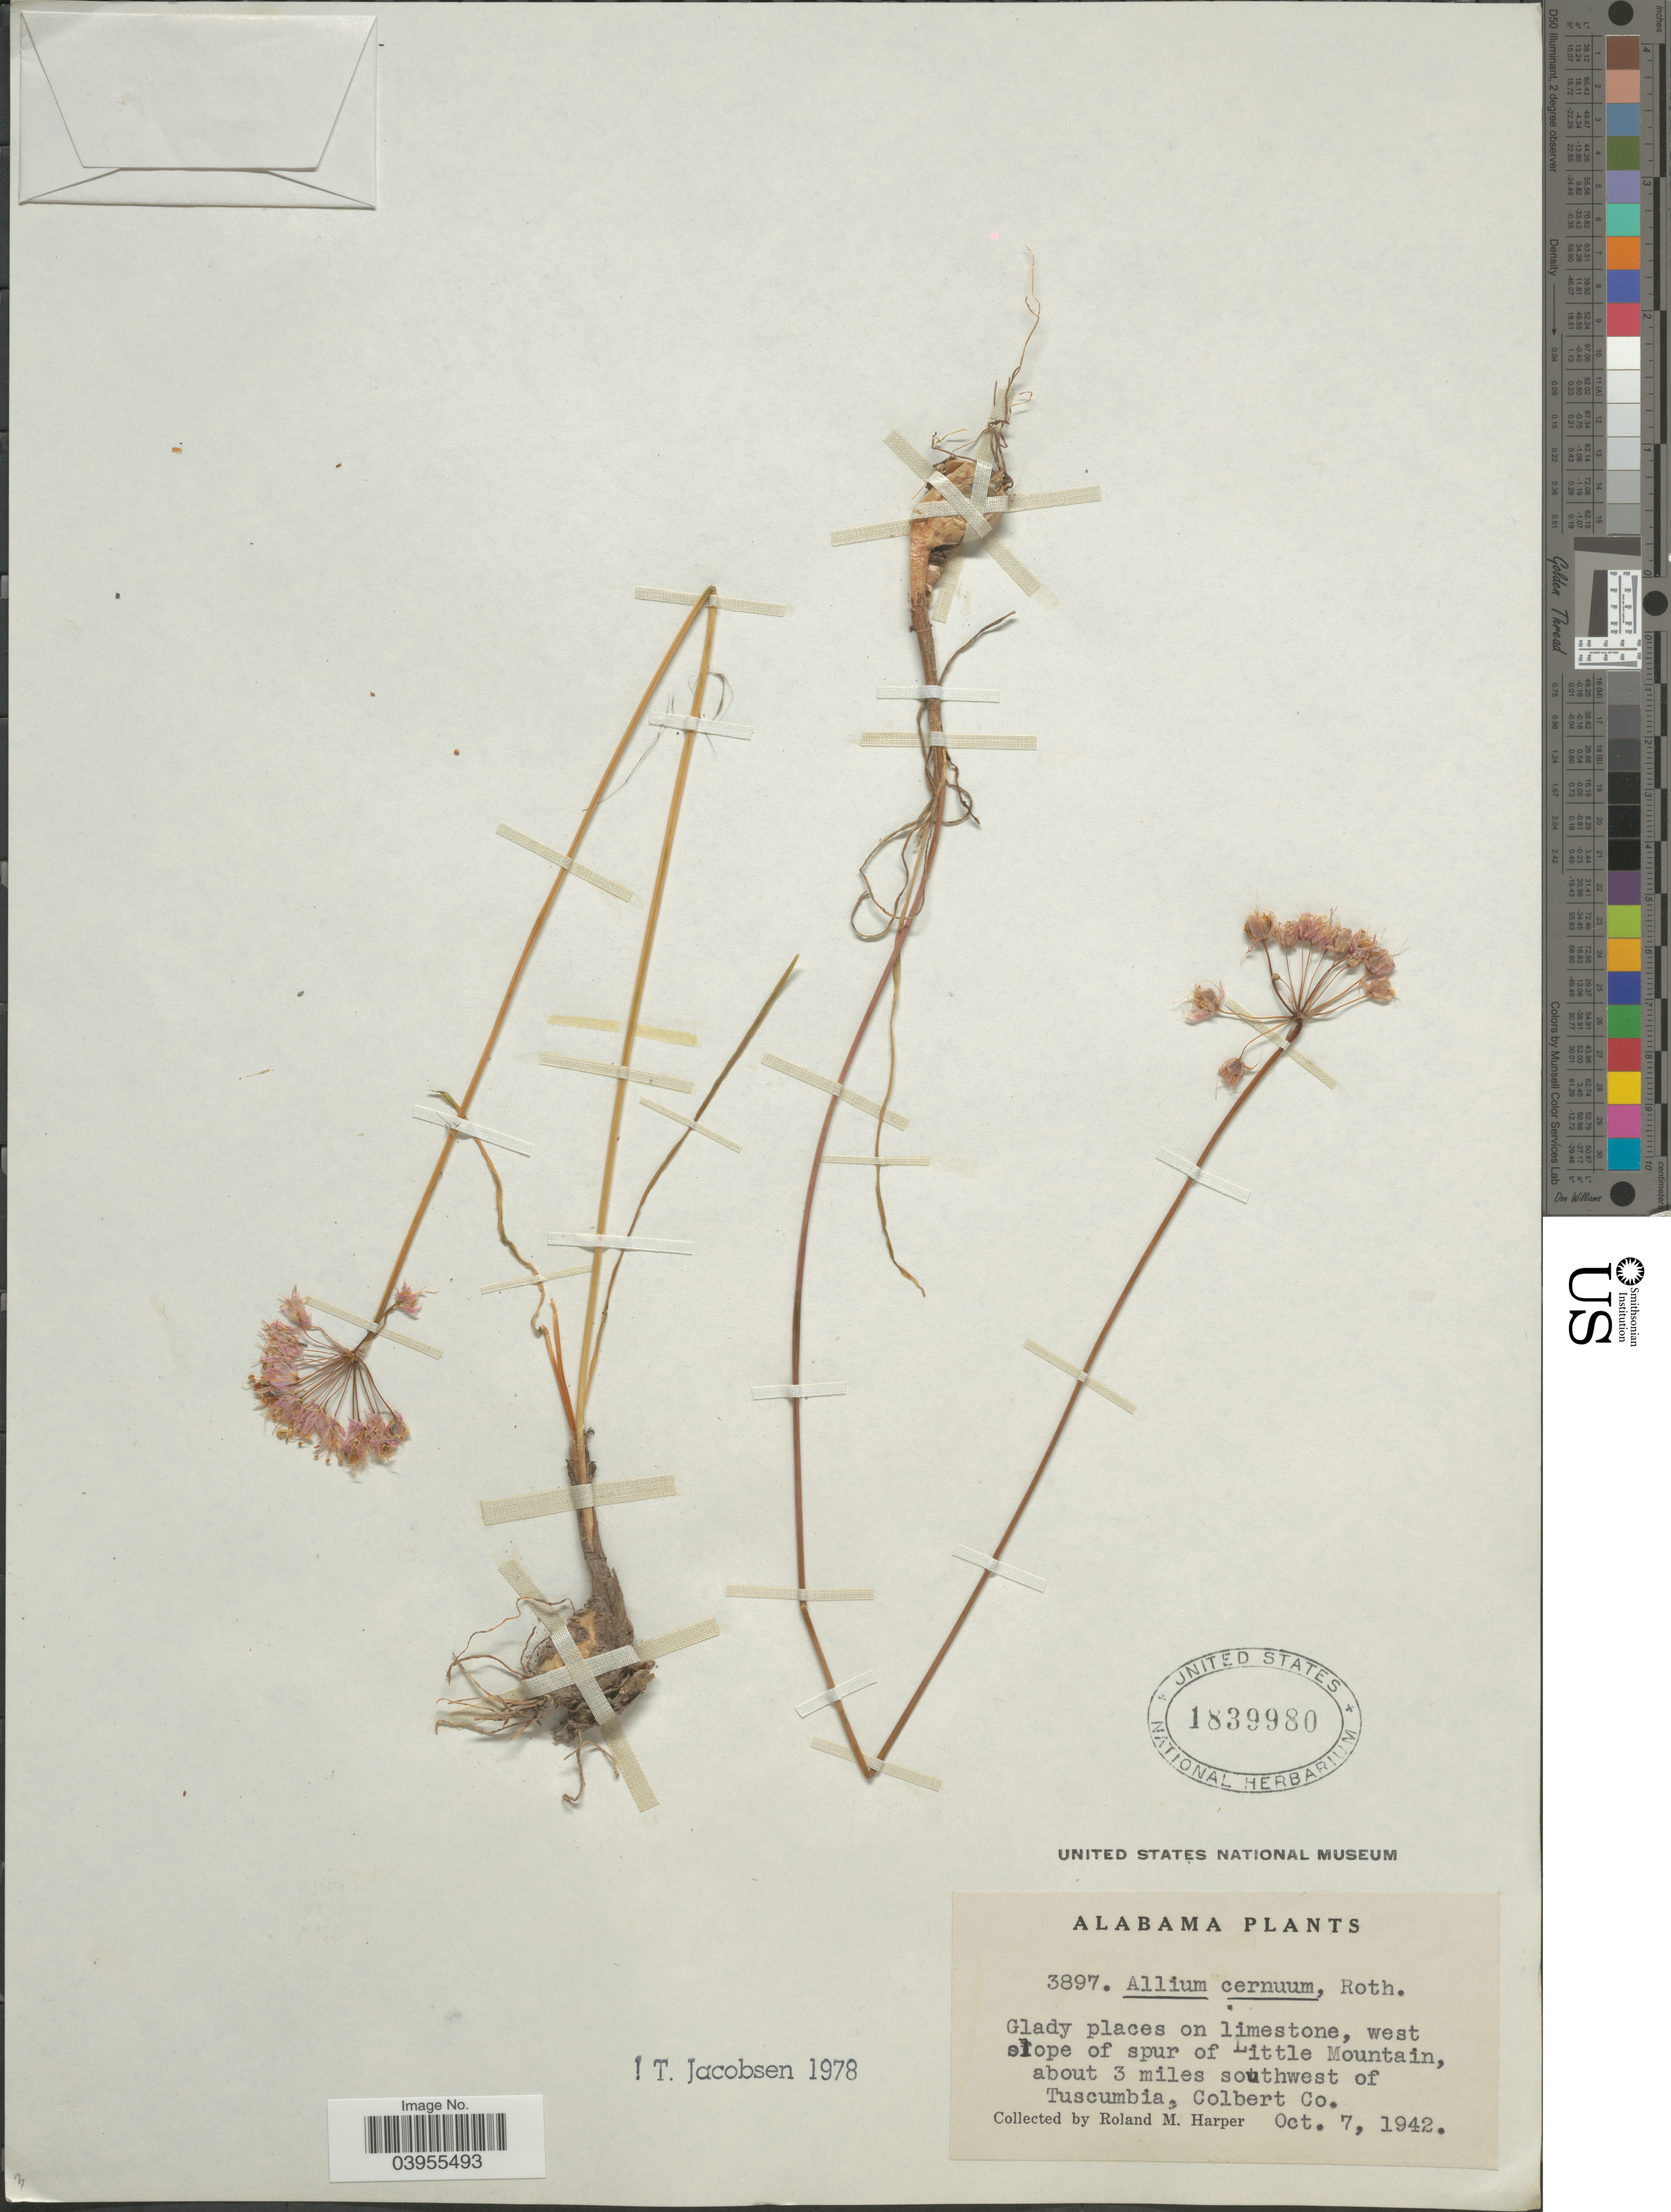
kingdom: Plantae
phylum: Tracheophyta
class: Liliopsida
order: Asparagales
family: Amaryllidaceae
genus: Allium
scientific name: Allium cernuum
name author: Roth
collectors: R. M. Harper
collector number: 3897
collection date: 1942-10-07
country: United States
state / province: Alabama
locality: Glady places on limestone, west slope of spur of Little Mountain, about 3 miles southwest of Tuscumbia, Colbert Co.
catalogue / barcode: US 1839980